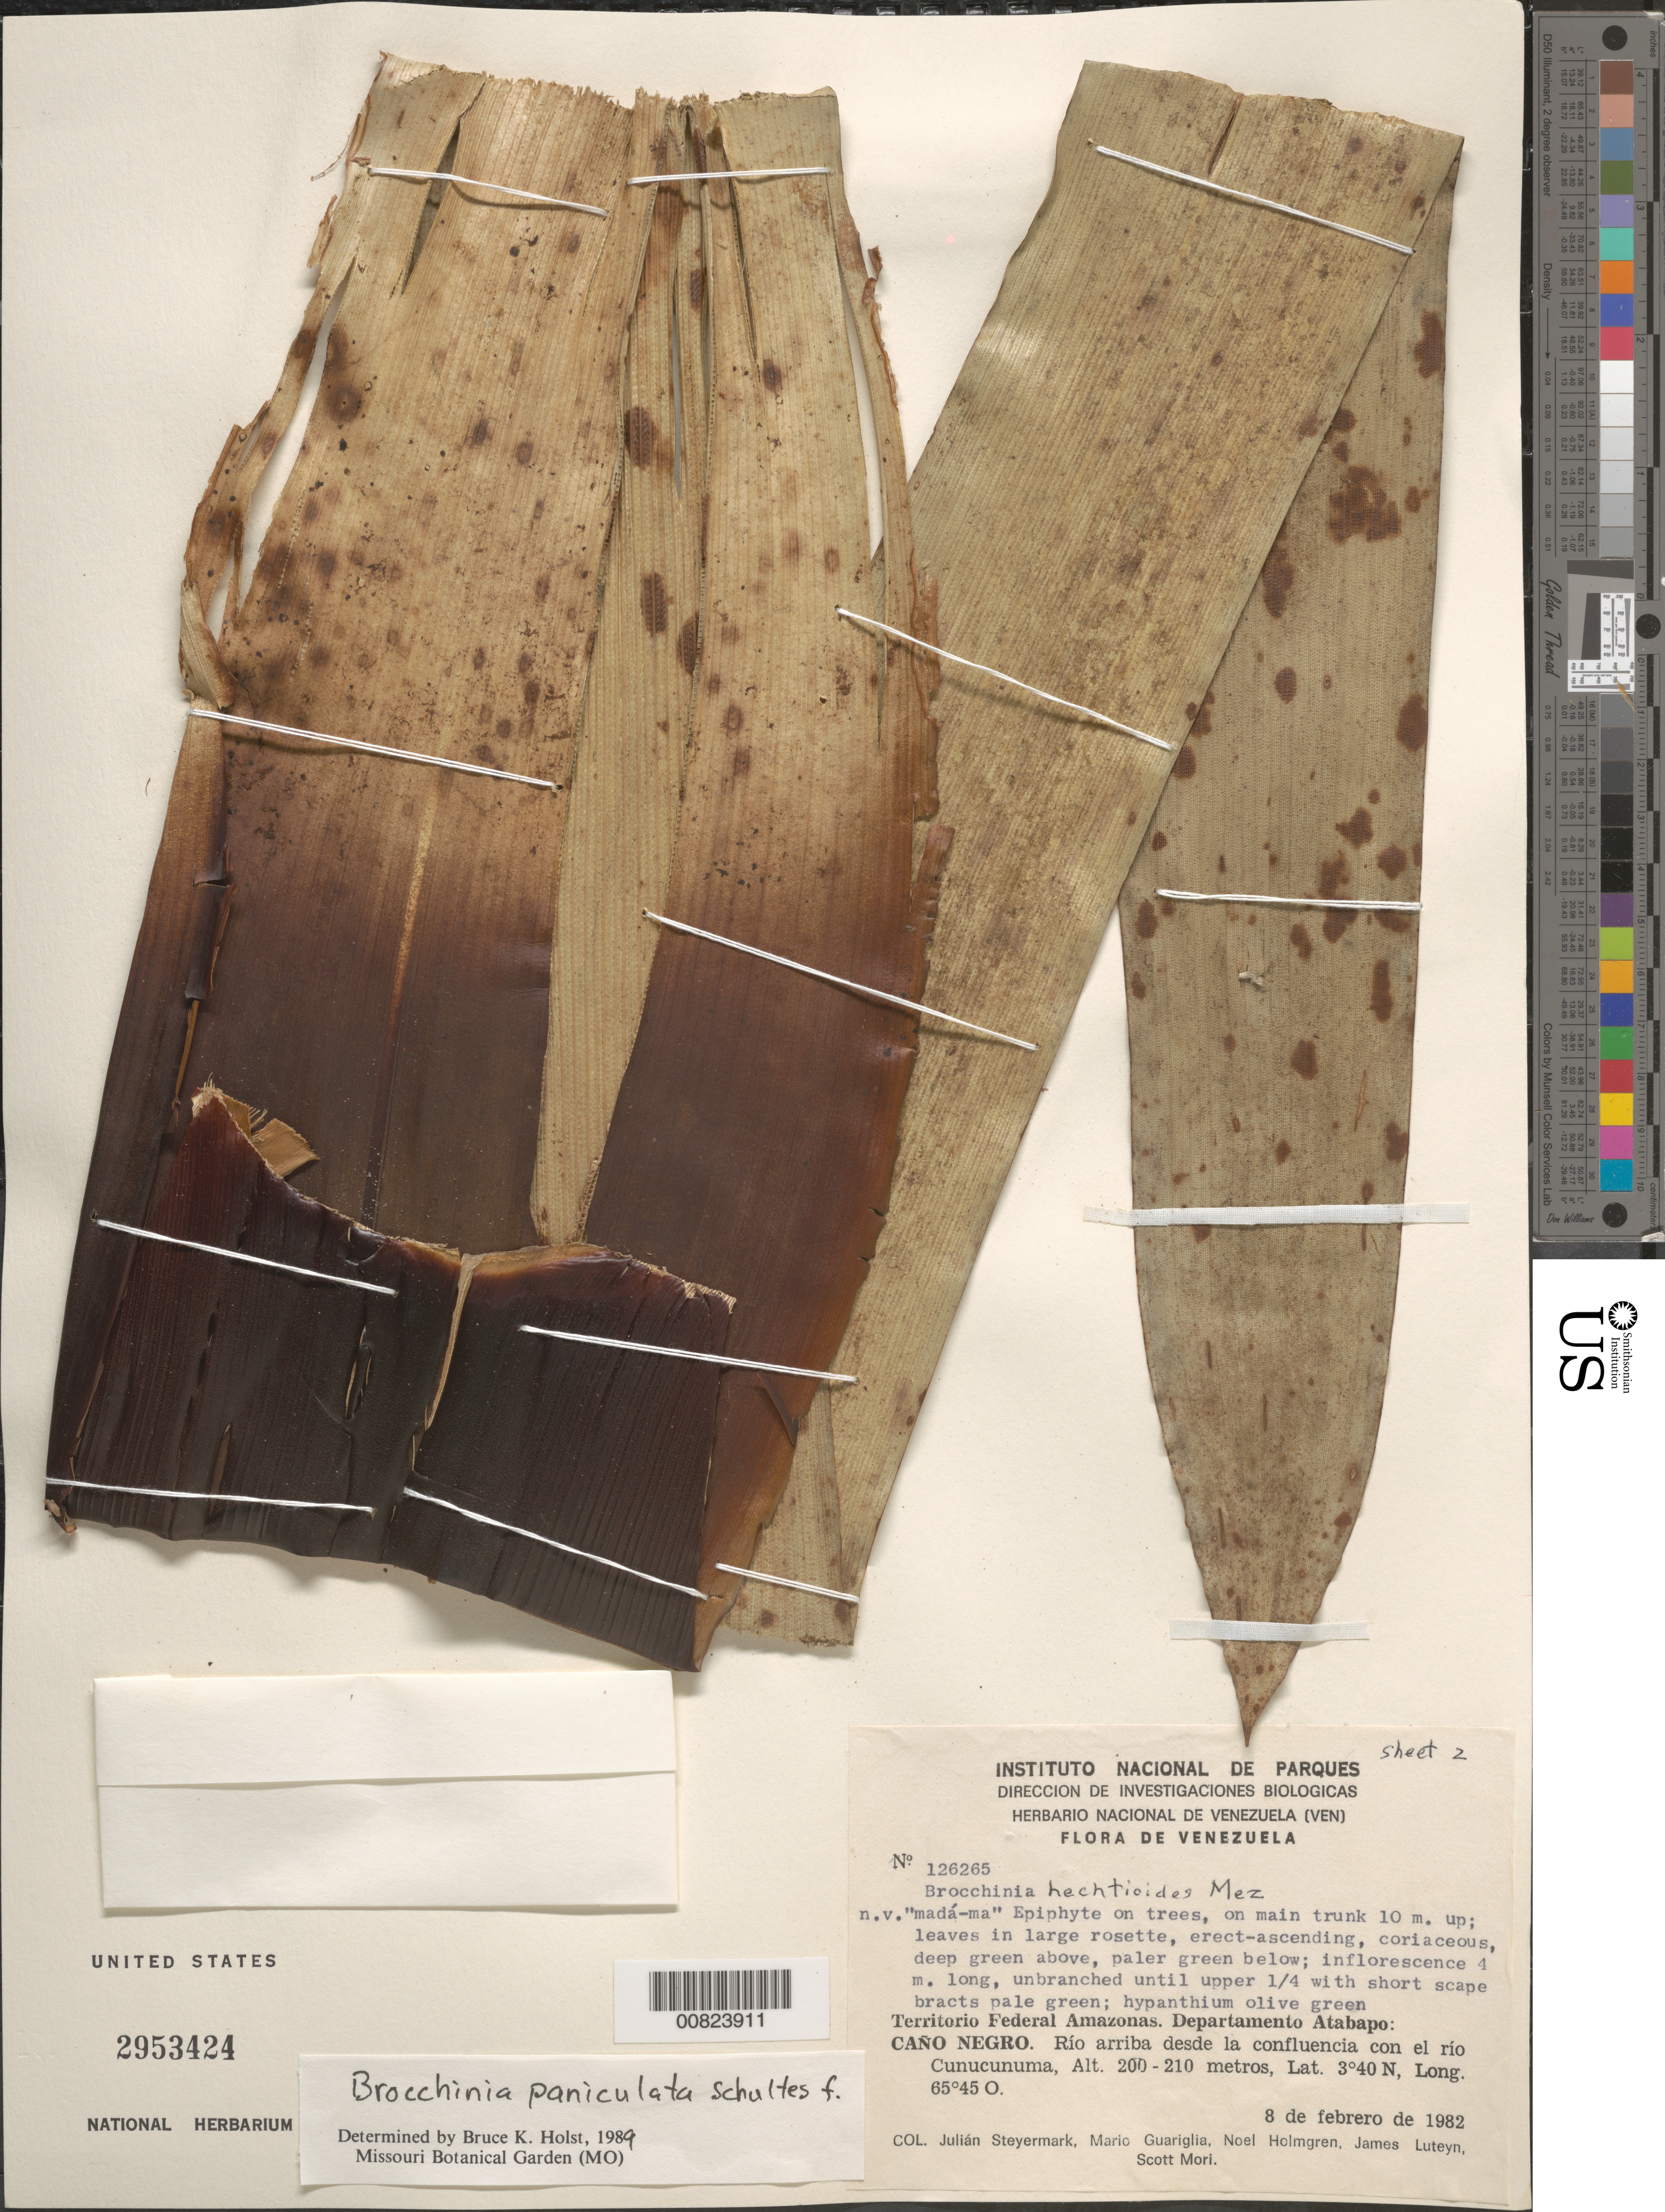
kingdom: Plantae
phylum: Tracheophyta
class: Liliopsida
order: Poales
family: Bromeliaceae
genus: Brocchinia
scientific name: Brocchinia paniculata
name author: Schult. f.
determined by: Smith, Lyman B., (US), NMNH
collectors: J. Steyermark, M. Guariglia P., N. H. Holmgren, J. L. Luteyn & S. Mori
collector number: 126265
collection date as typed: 8-Feb-82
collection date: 1982-02-08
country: Venezuela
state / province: Amazonas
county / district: Atabapo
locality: Caño Negro, río arriba desde la confluencia con el río Cunucunuma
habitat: On trees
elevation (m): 200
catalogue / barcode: US 2953424